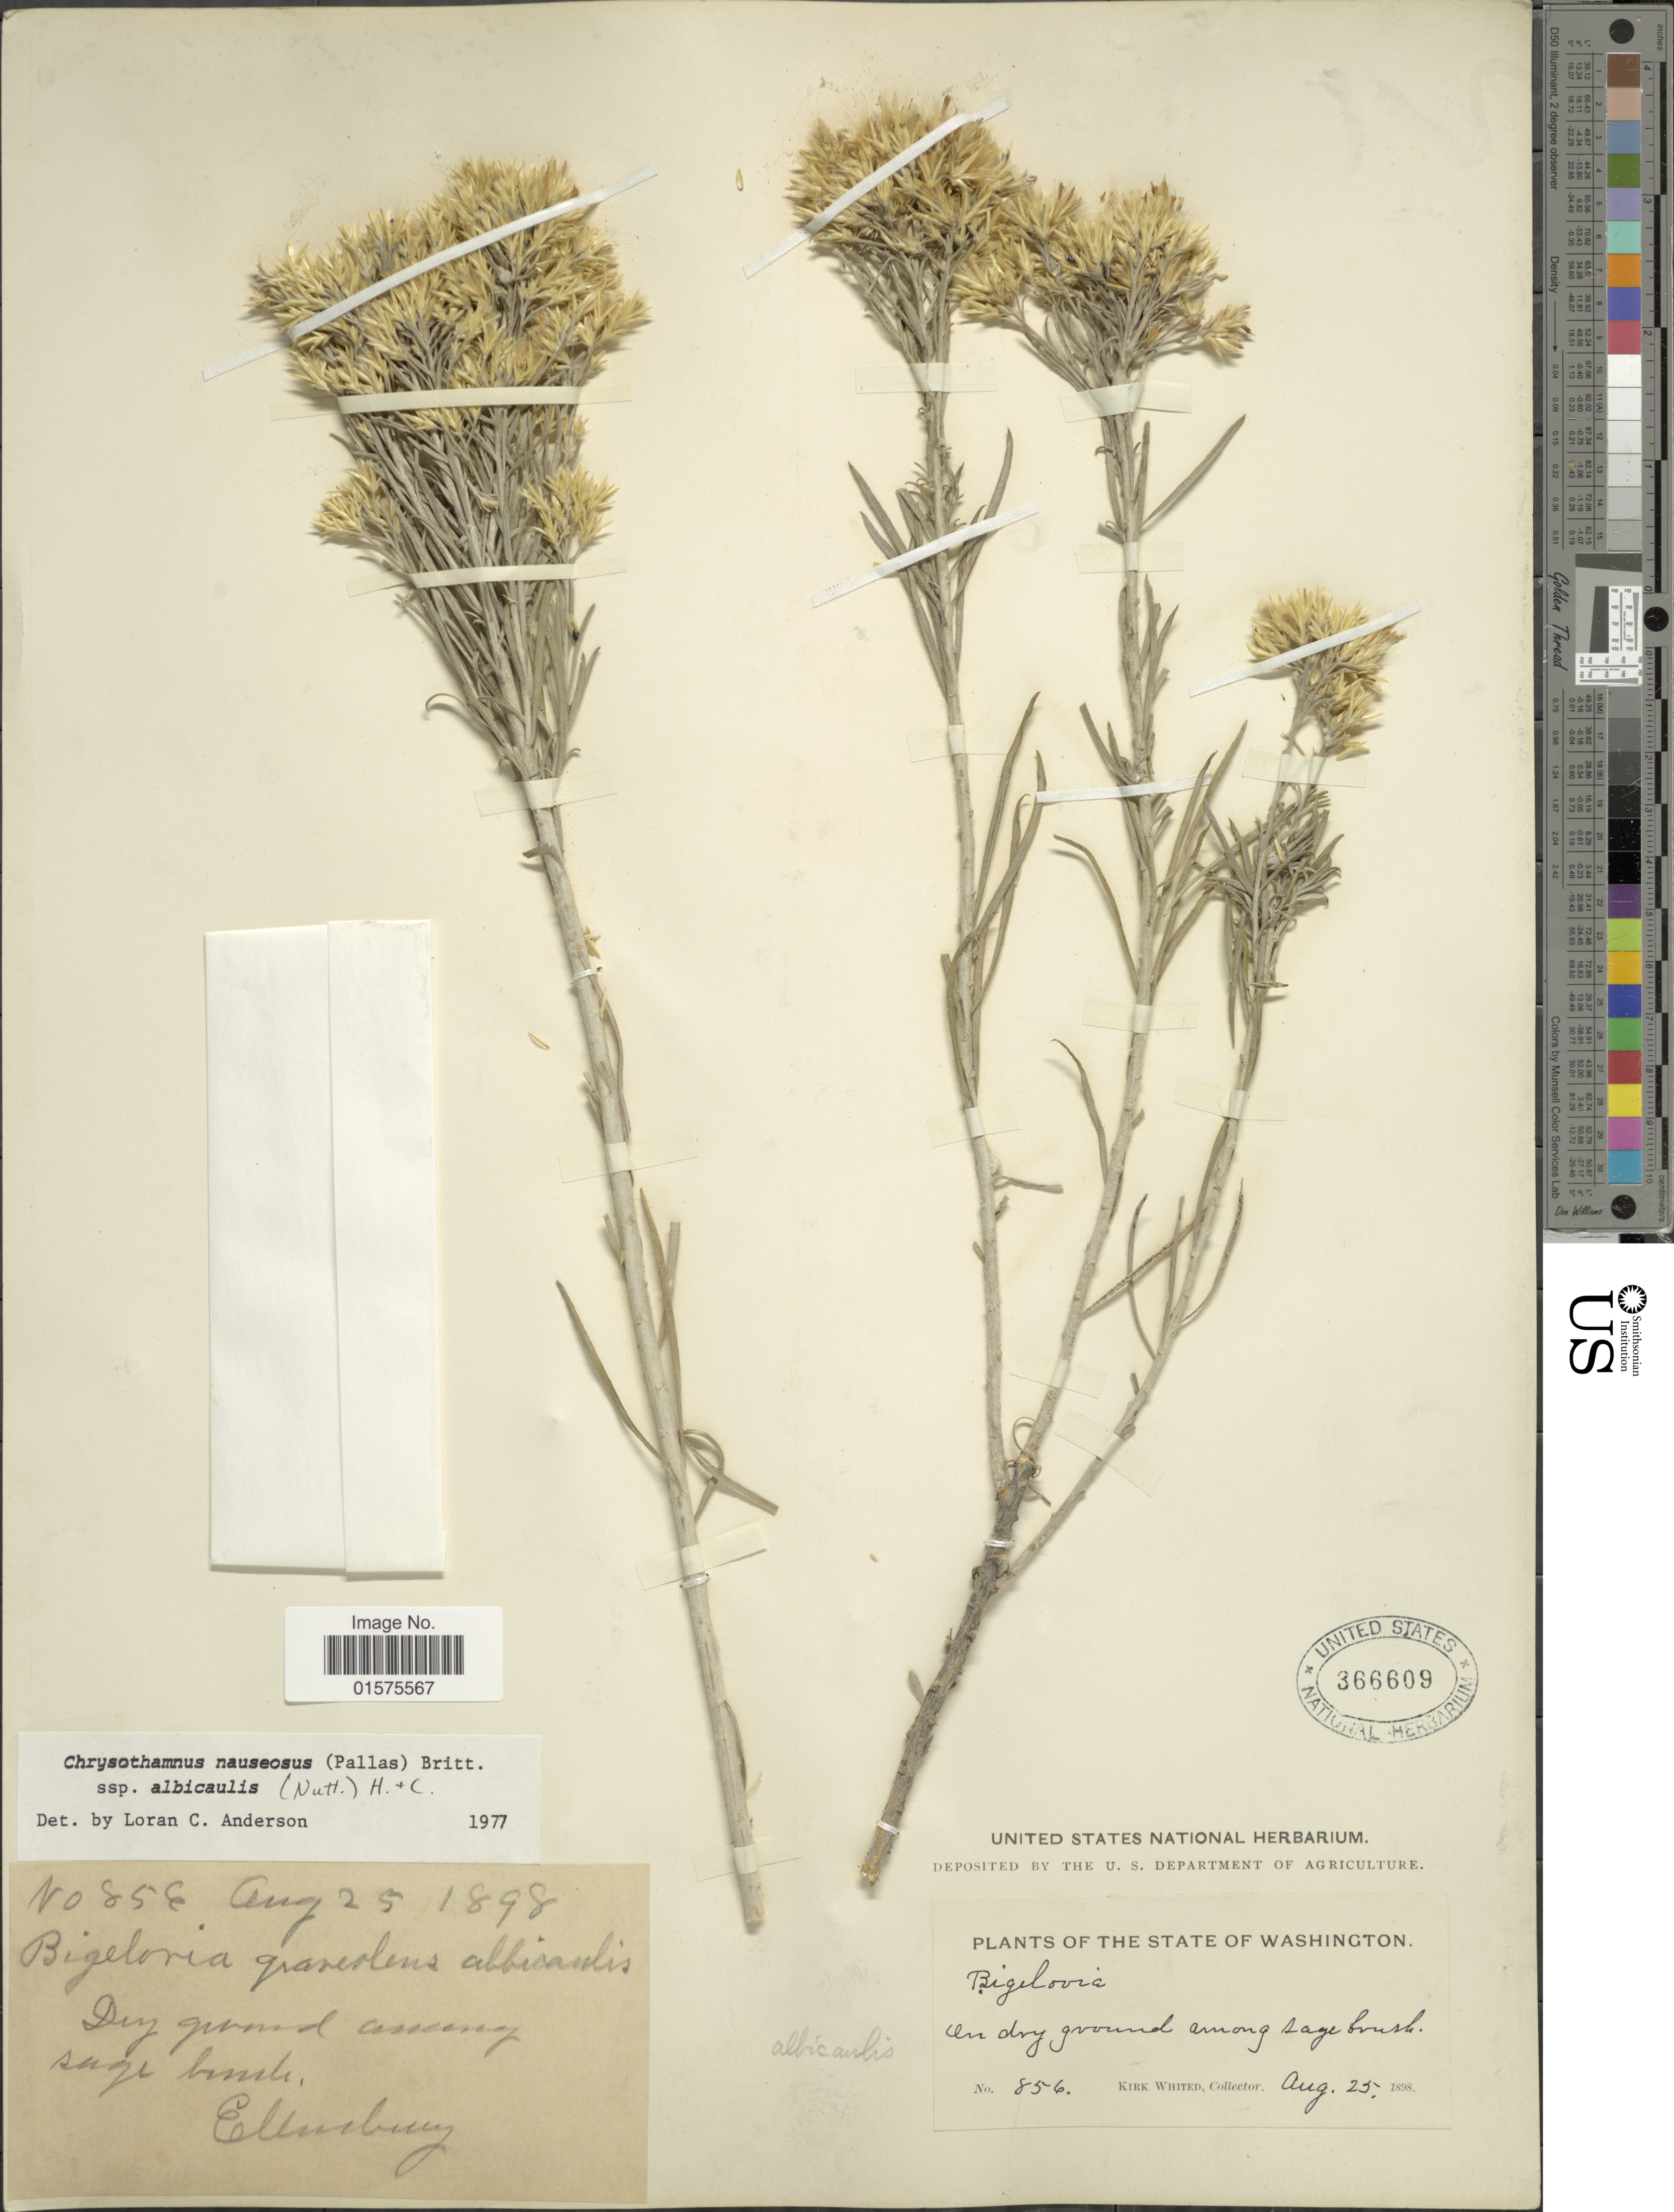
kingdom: Plantae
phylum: Tracheophyta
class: Magnoliopsida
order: Asterales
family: Asteraceae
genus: Ericameria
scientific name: Ericameria nauseosa var. speciosa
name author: (Nutt.) G.L. Nesom & G.I. Baird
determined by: Urbatsch, Lowell E., Curator (LSU), Louisiana State University (UNITED STATES)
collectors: K. Whited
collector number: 856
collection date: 1898-08-25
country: United States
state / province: Washington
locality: Ellensbury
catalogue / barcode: US 366609